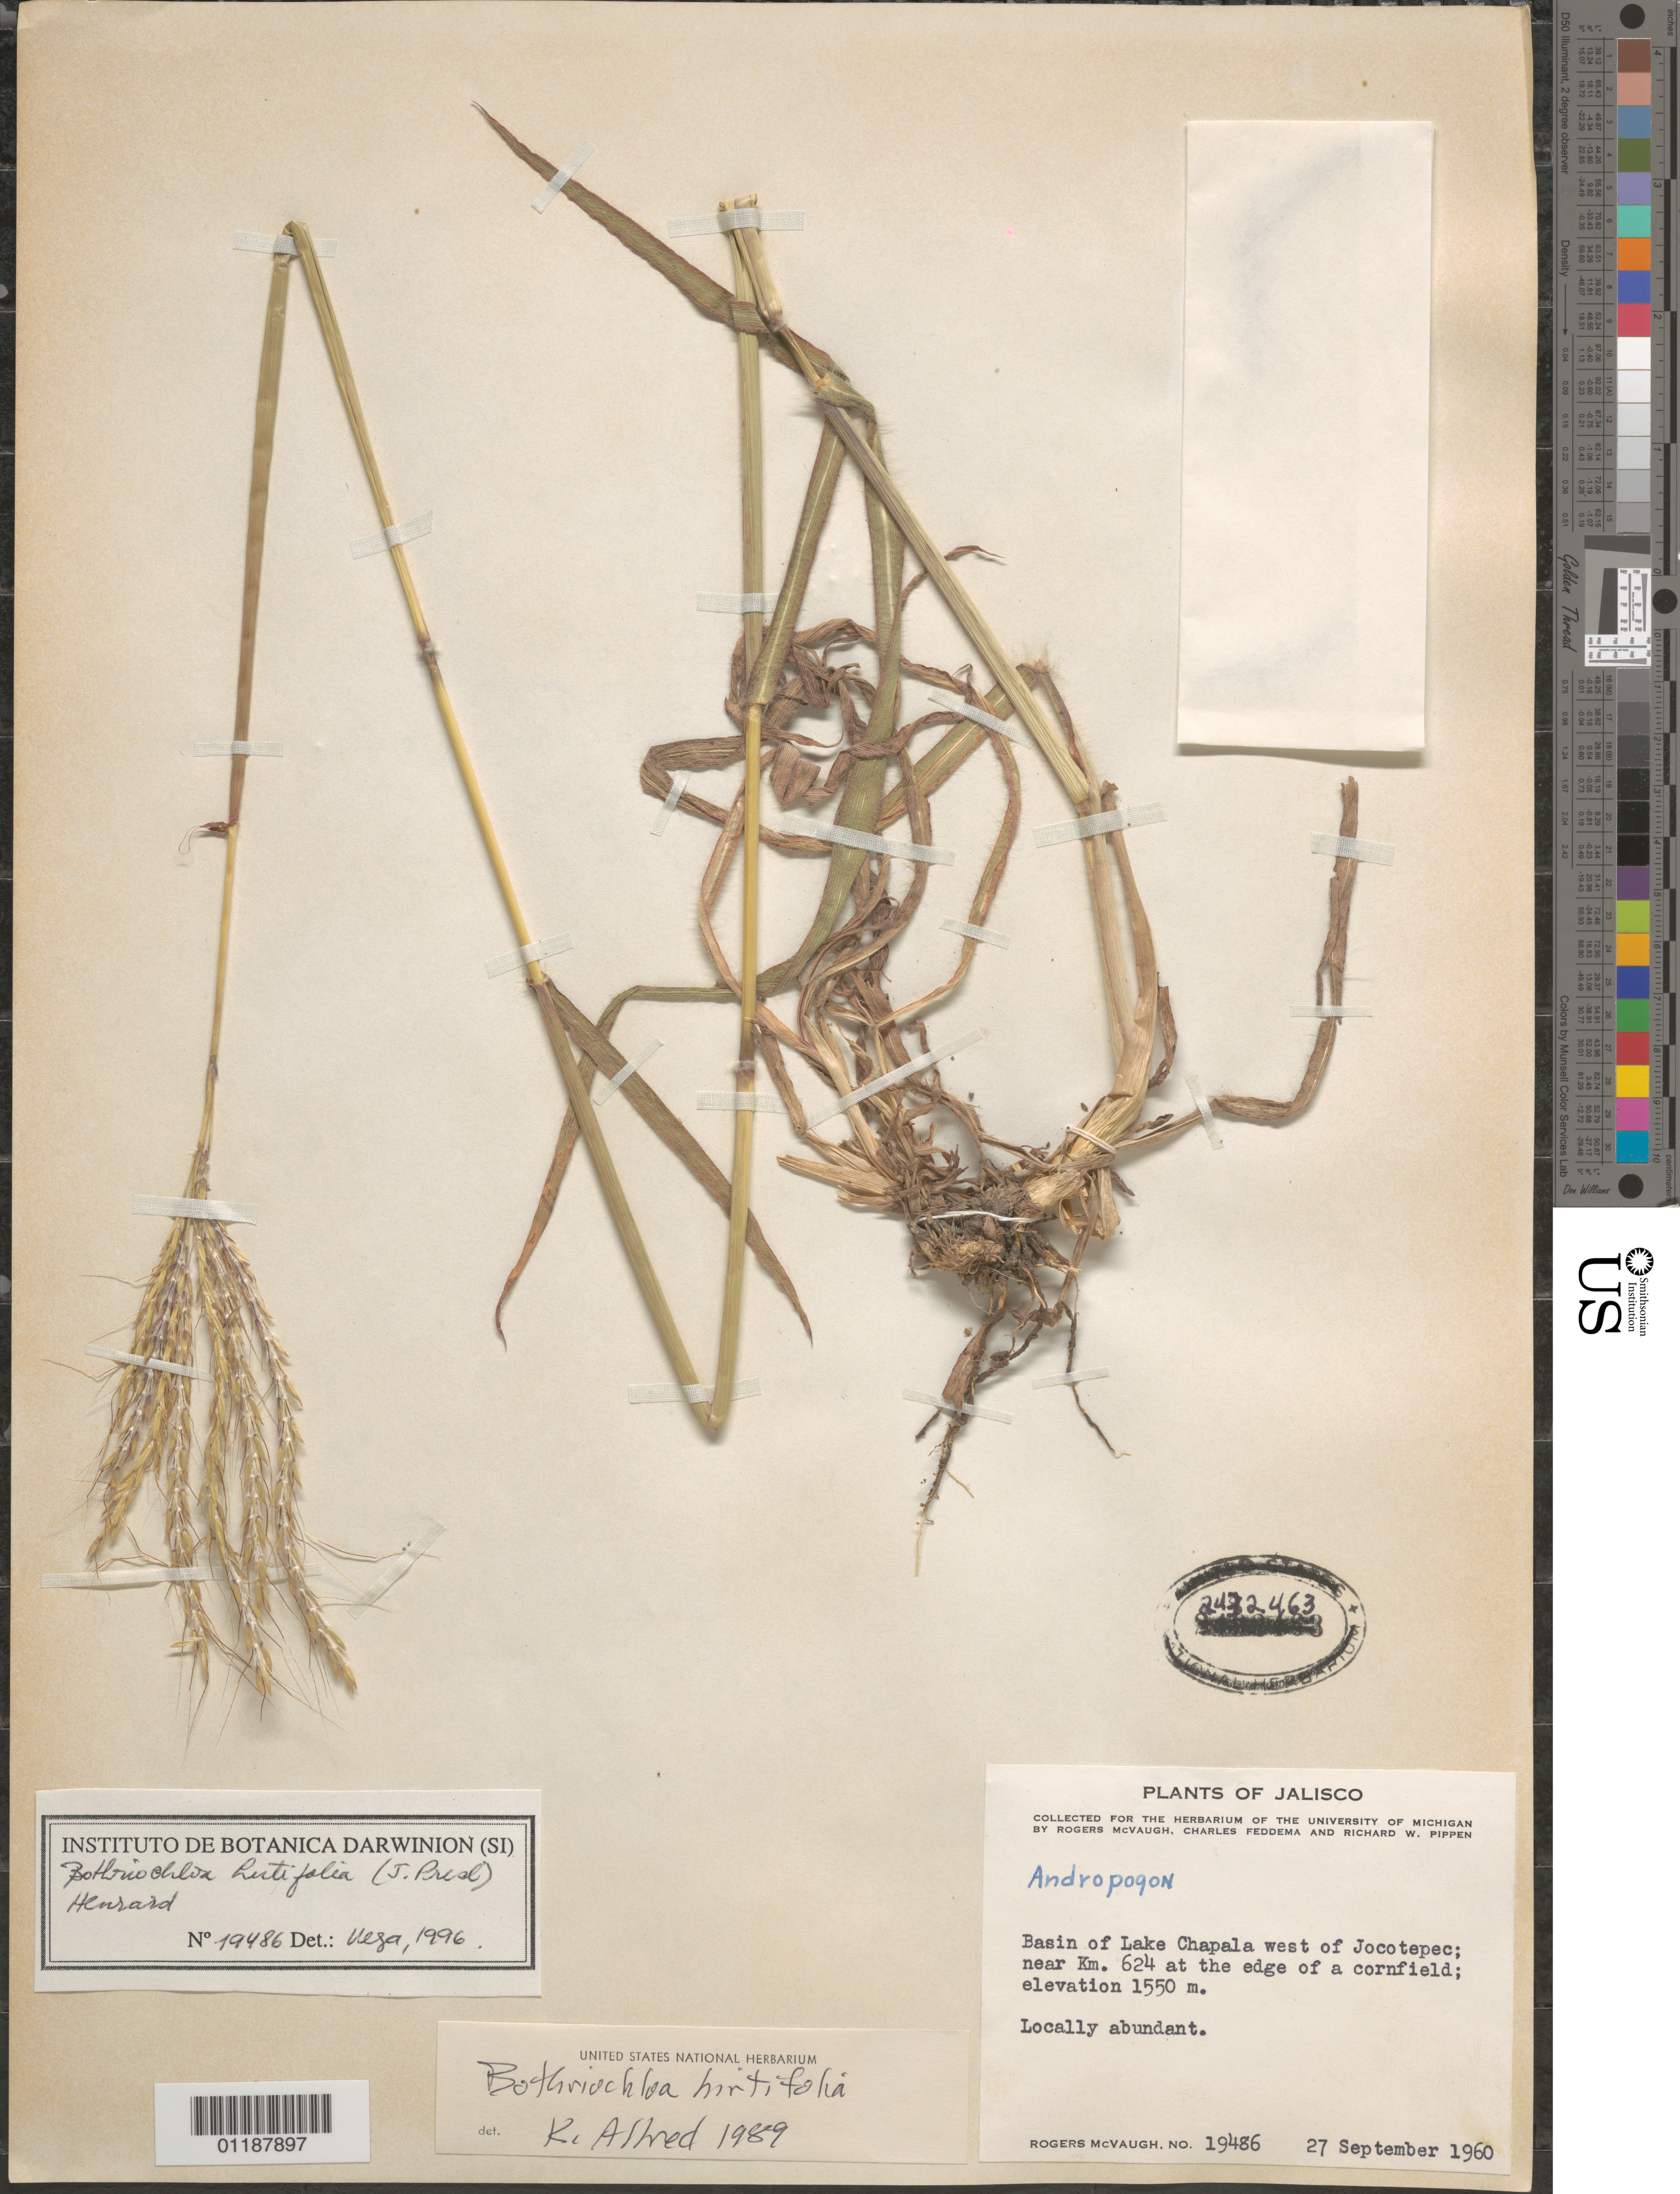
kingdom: Plantae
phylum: Tracheophyta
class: Liliopsida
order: Poales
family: Poaceae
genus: Bothriochloa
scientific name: Bothriochloa hirtifolia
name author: (J. Presl) Henr.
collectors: R. McVaugh, C. Feddema & R. W. Pippen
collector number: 19486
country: Mexico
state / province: Jalisco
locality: Basin of Lake Chapala W of Jocotepec near KM 624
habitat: The edge of a cornfield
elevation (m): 1550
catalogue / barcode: US 2432463